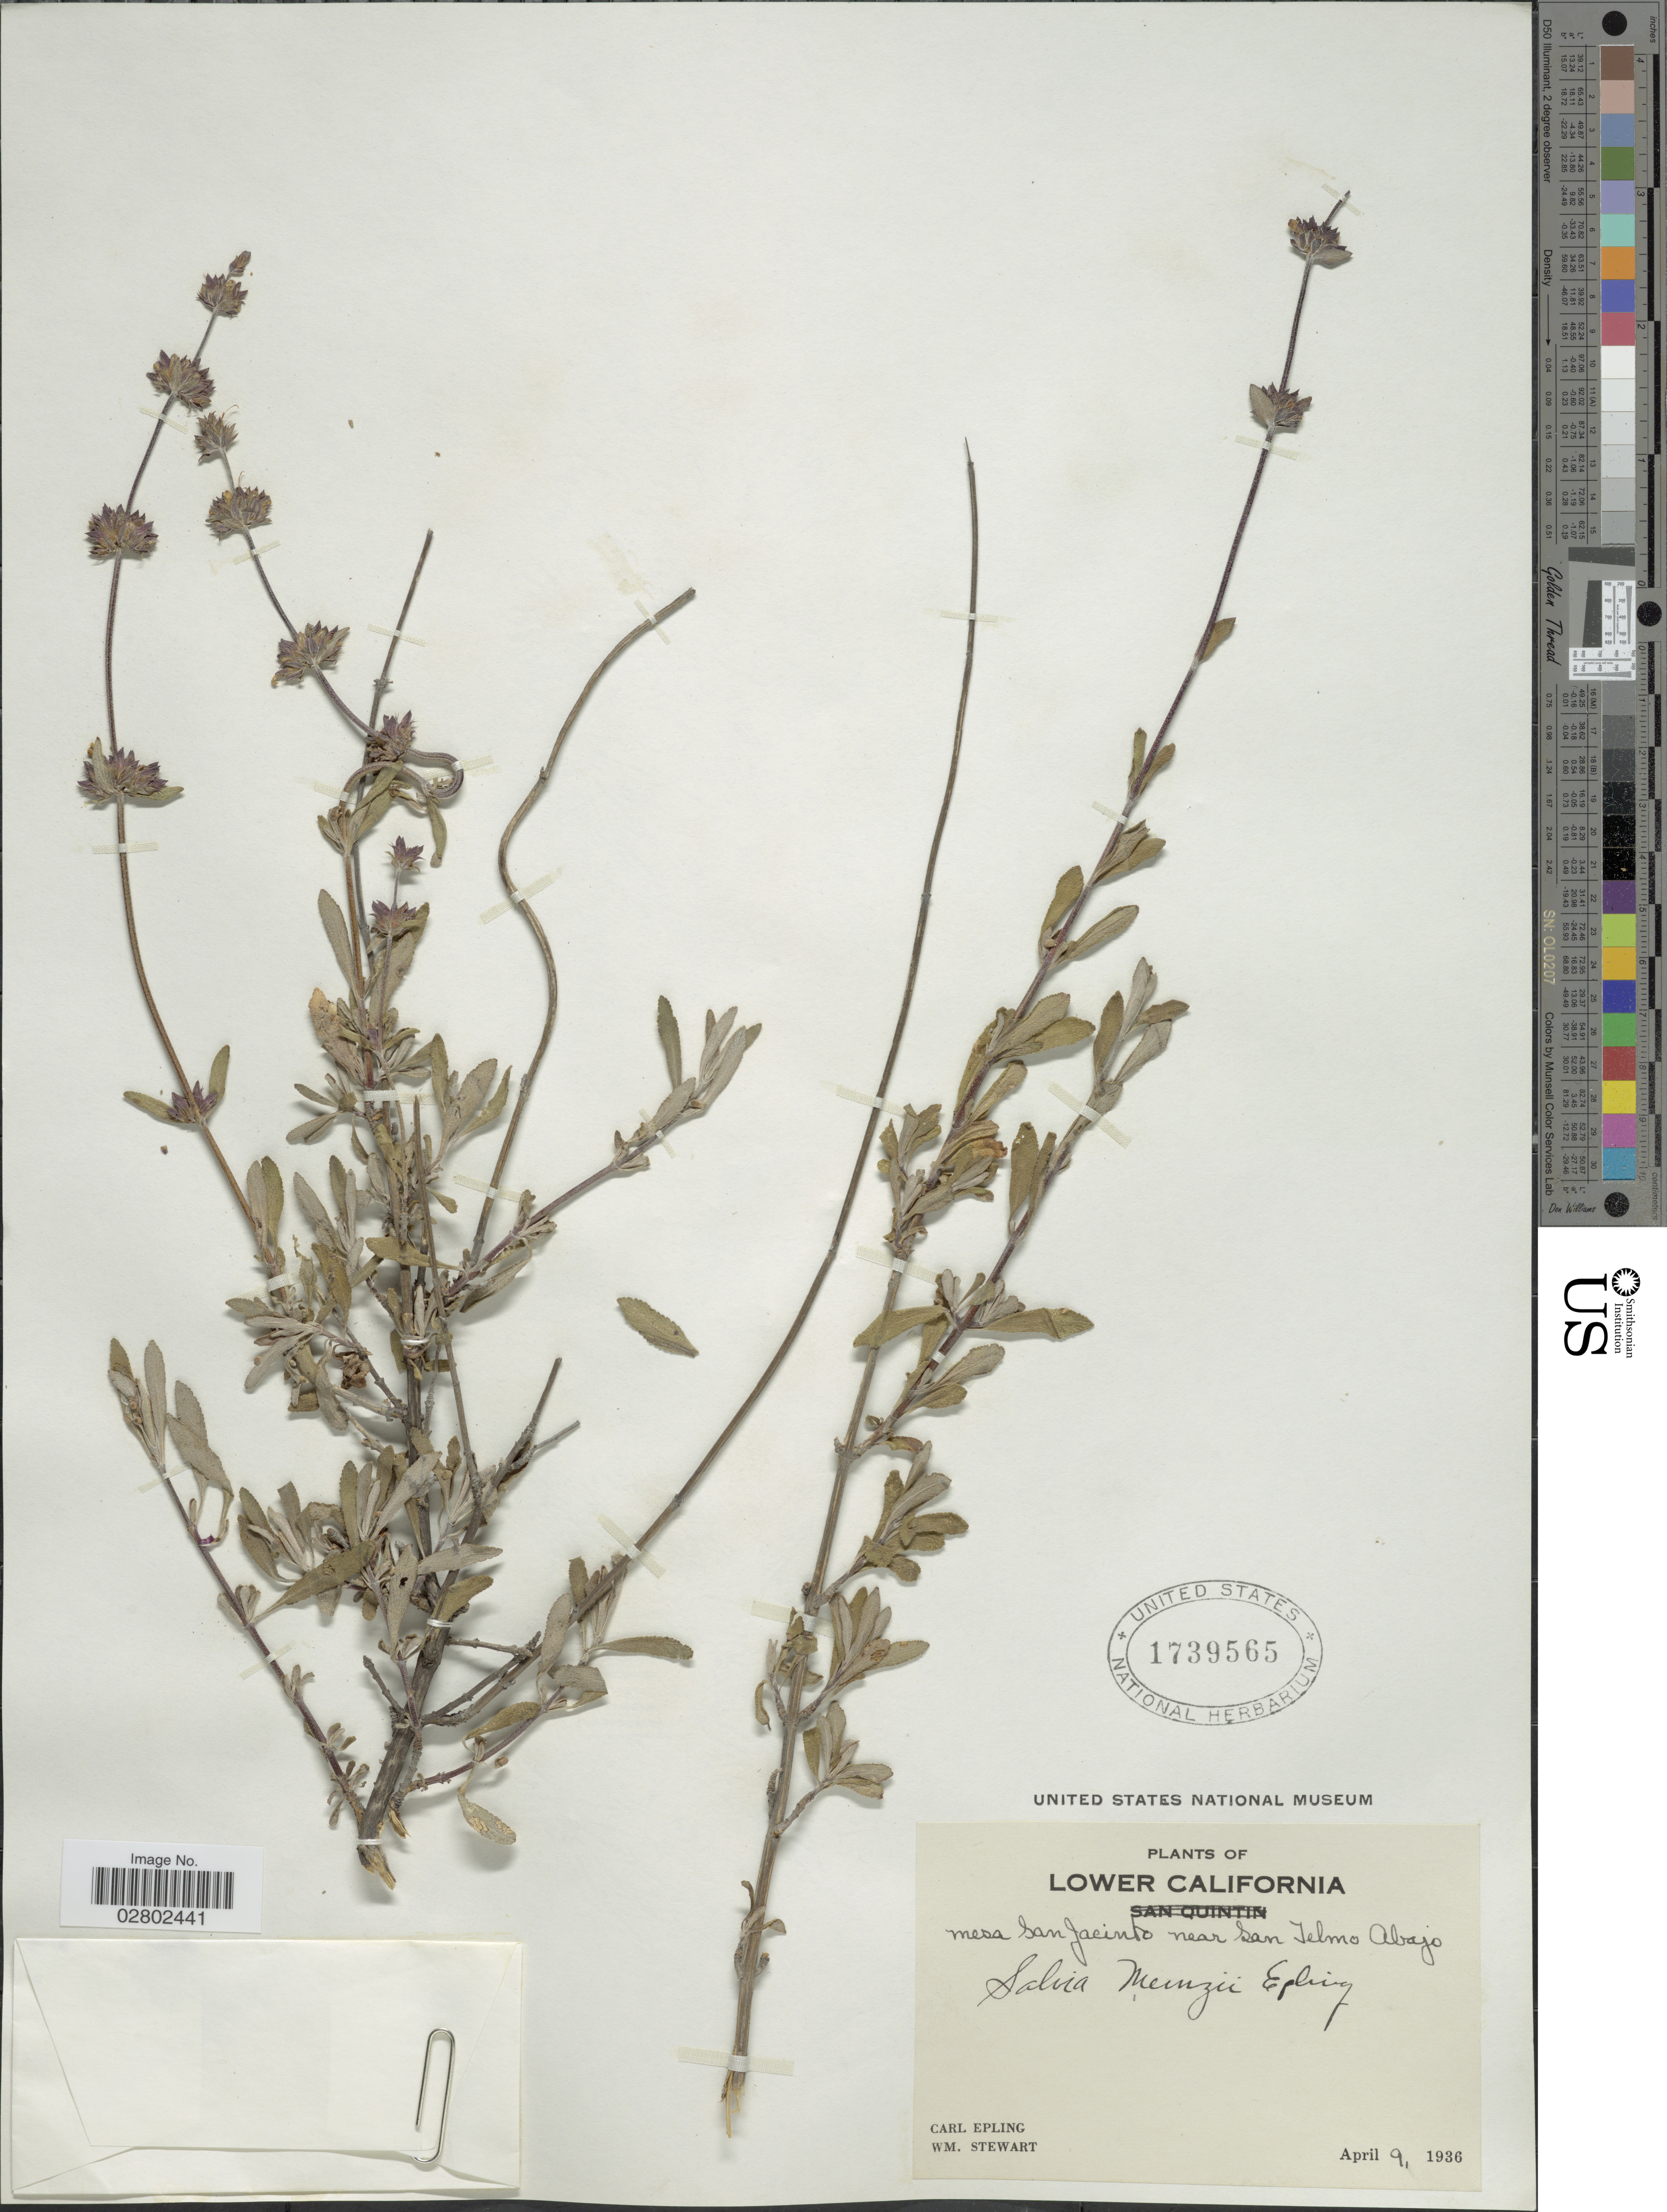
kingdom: Plantae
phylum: Tracheophyta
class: Magnoliopsida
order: Lamiales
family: Lamiaceae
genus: Salvia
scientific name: Salvia munzii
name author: Epling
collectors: C. C. Epling & W. Stewart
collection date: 1936-04-09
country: Mexico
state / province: Baja California Norte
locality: Mesa San Jacinto near Telmo Abajo.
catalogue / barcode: US 1739565